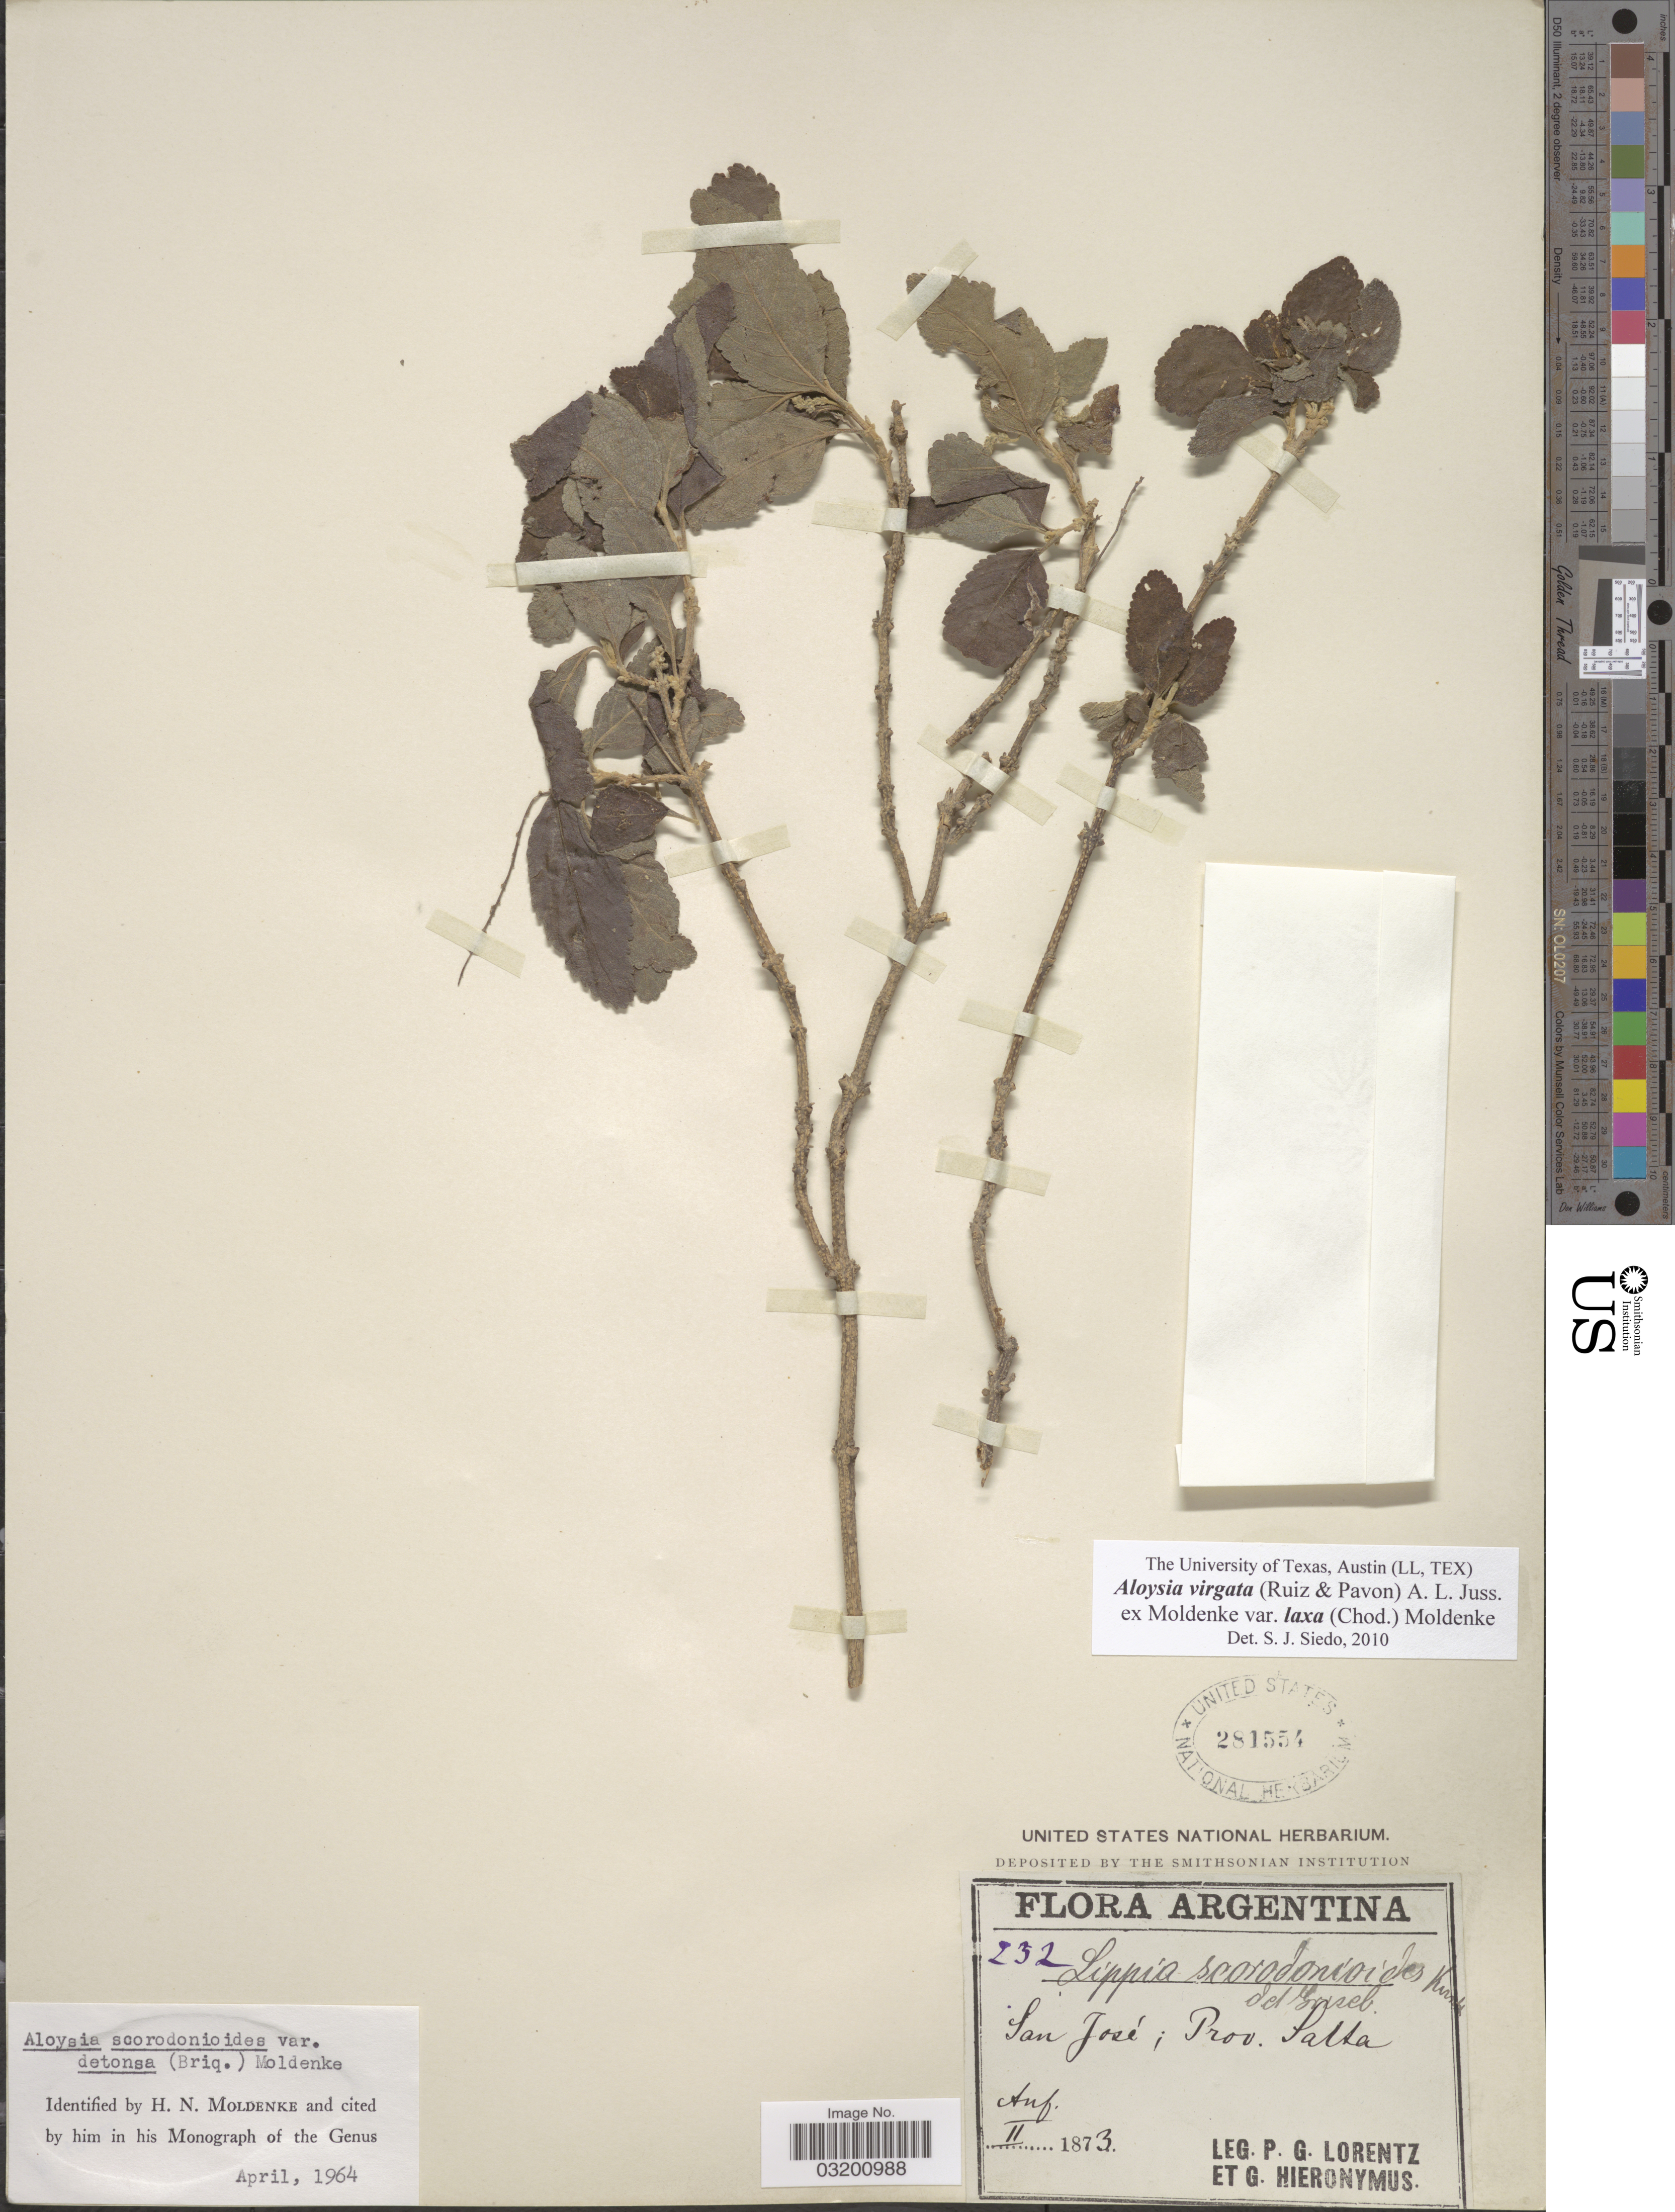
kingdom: Plantae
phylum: Tracheophyta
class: Magnoliopsida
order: Lamiales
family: Verbenaceae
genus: Aloysia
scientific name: Aloysia virgata var. laxa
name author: (Chodat) Moldenke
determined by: Siedo, S. J.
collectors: P. G. Lorentz & G. H. Hieronymus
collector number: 232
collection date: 1873-02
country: Argentina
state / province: Salta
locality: San José.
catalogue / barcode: US 281554